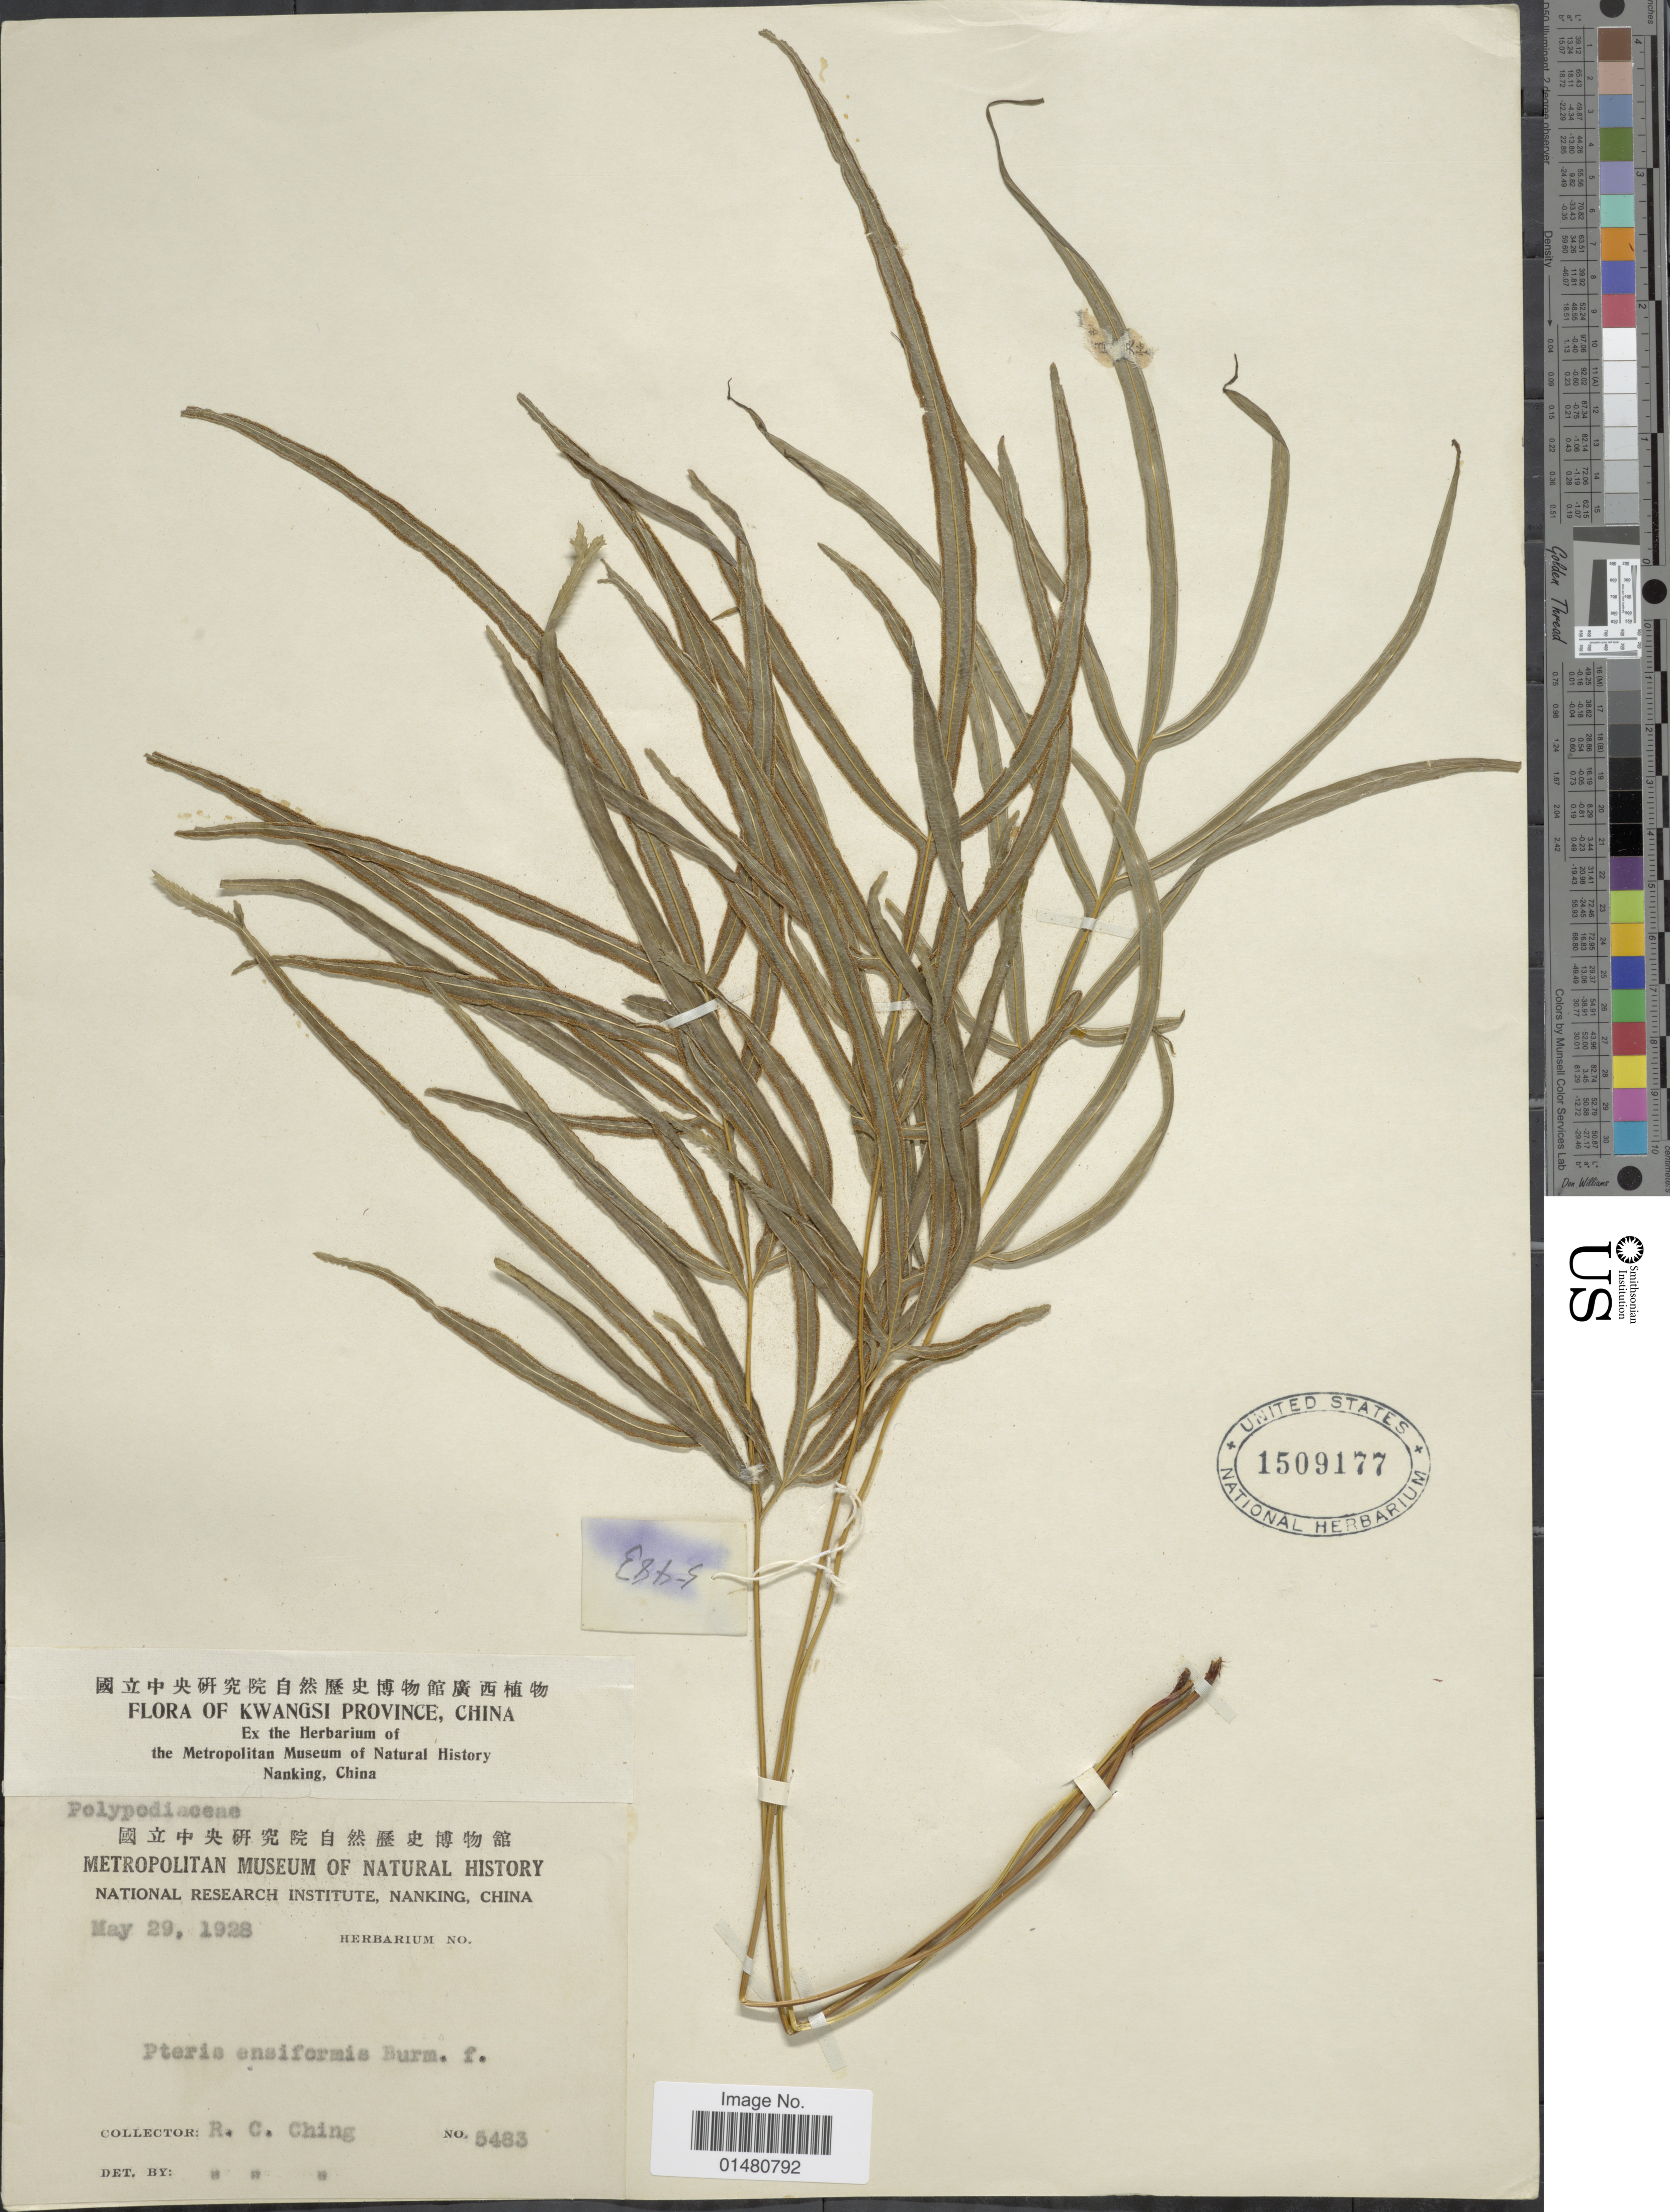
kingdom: Plantae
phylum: Tracheophyta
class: Polypodiopsida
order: Polypodiales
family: Pteridaceae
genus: Pteris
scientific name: Pteris multifida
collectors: R. C. Ching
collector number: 5483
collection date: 1928-05-29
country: China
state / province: Guangxi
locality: Kwangsi Province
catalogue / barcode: US 1509177